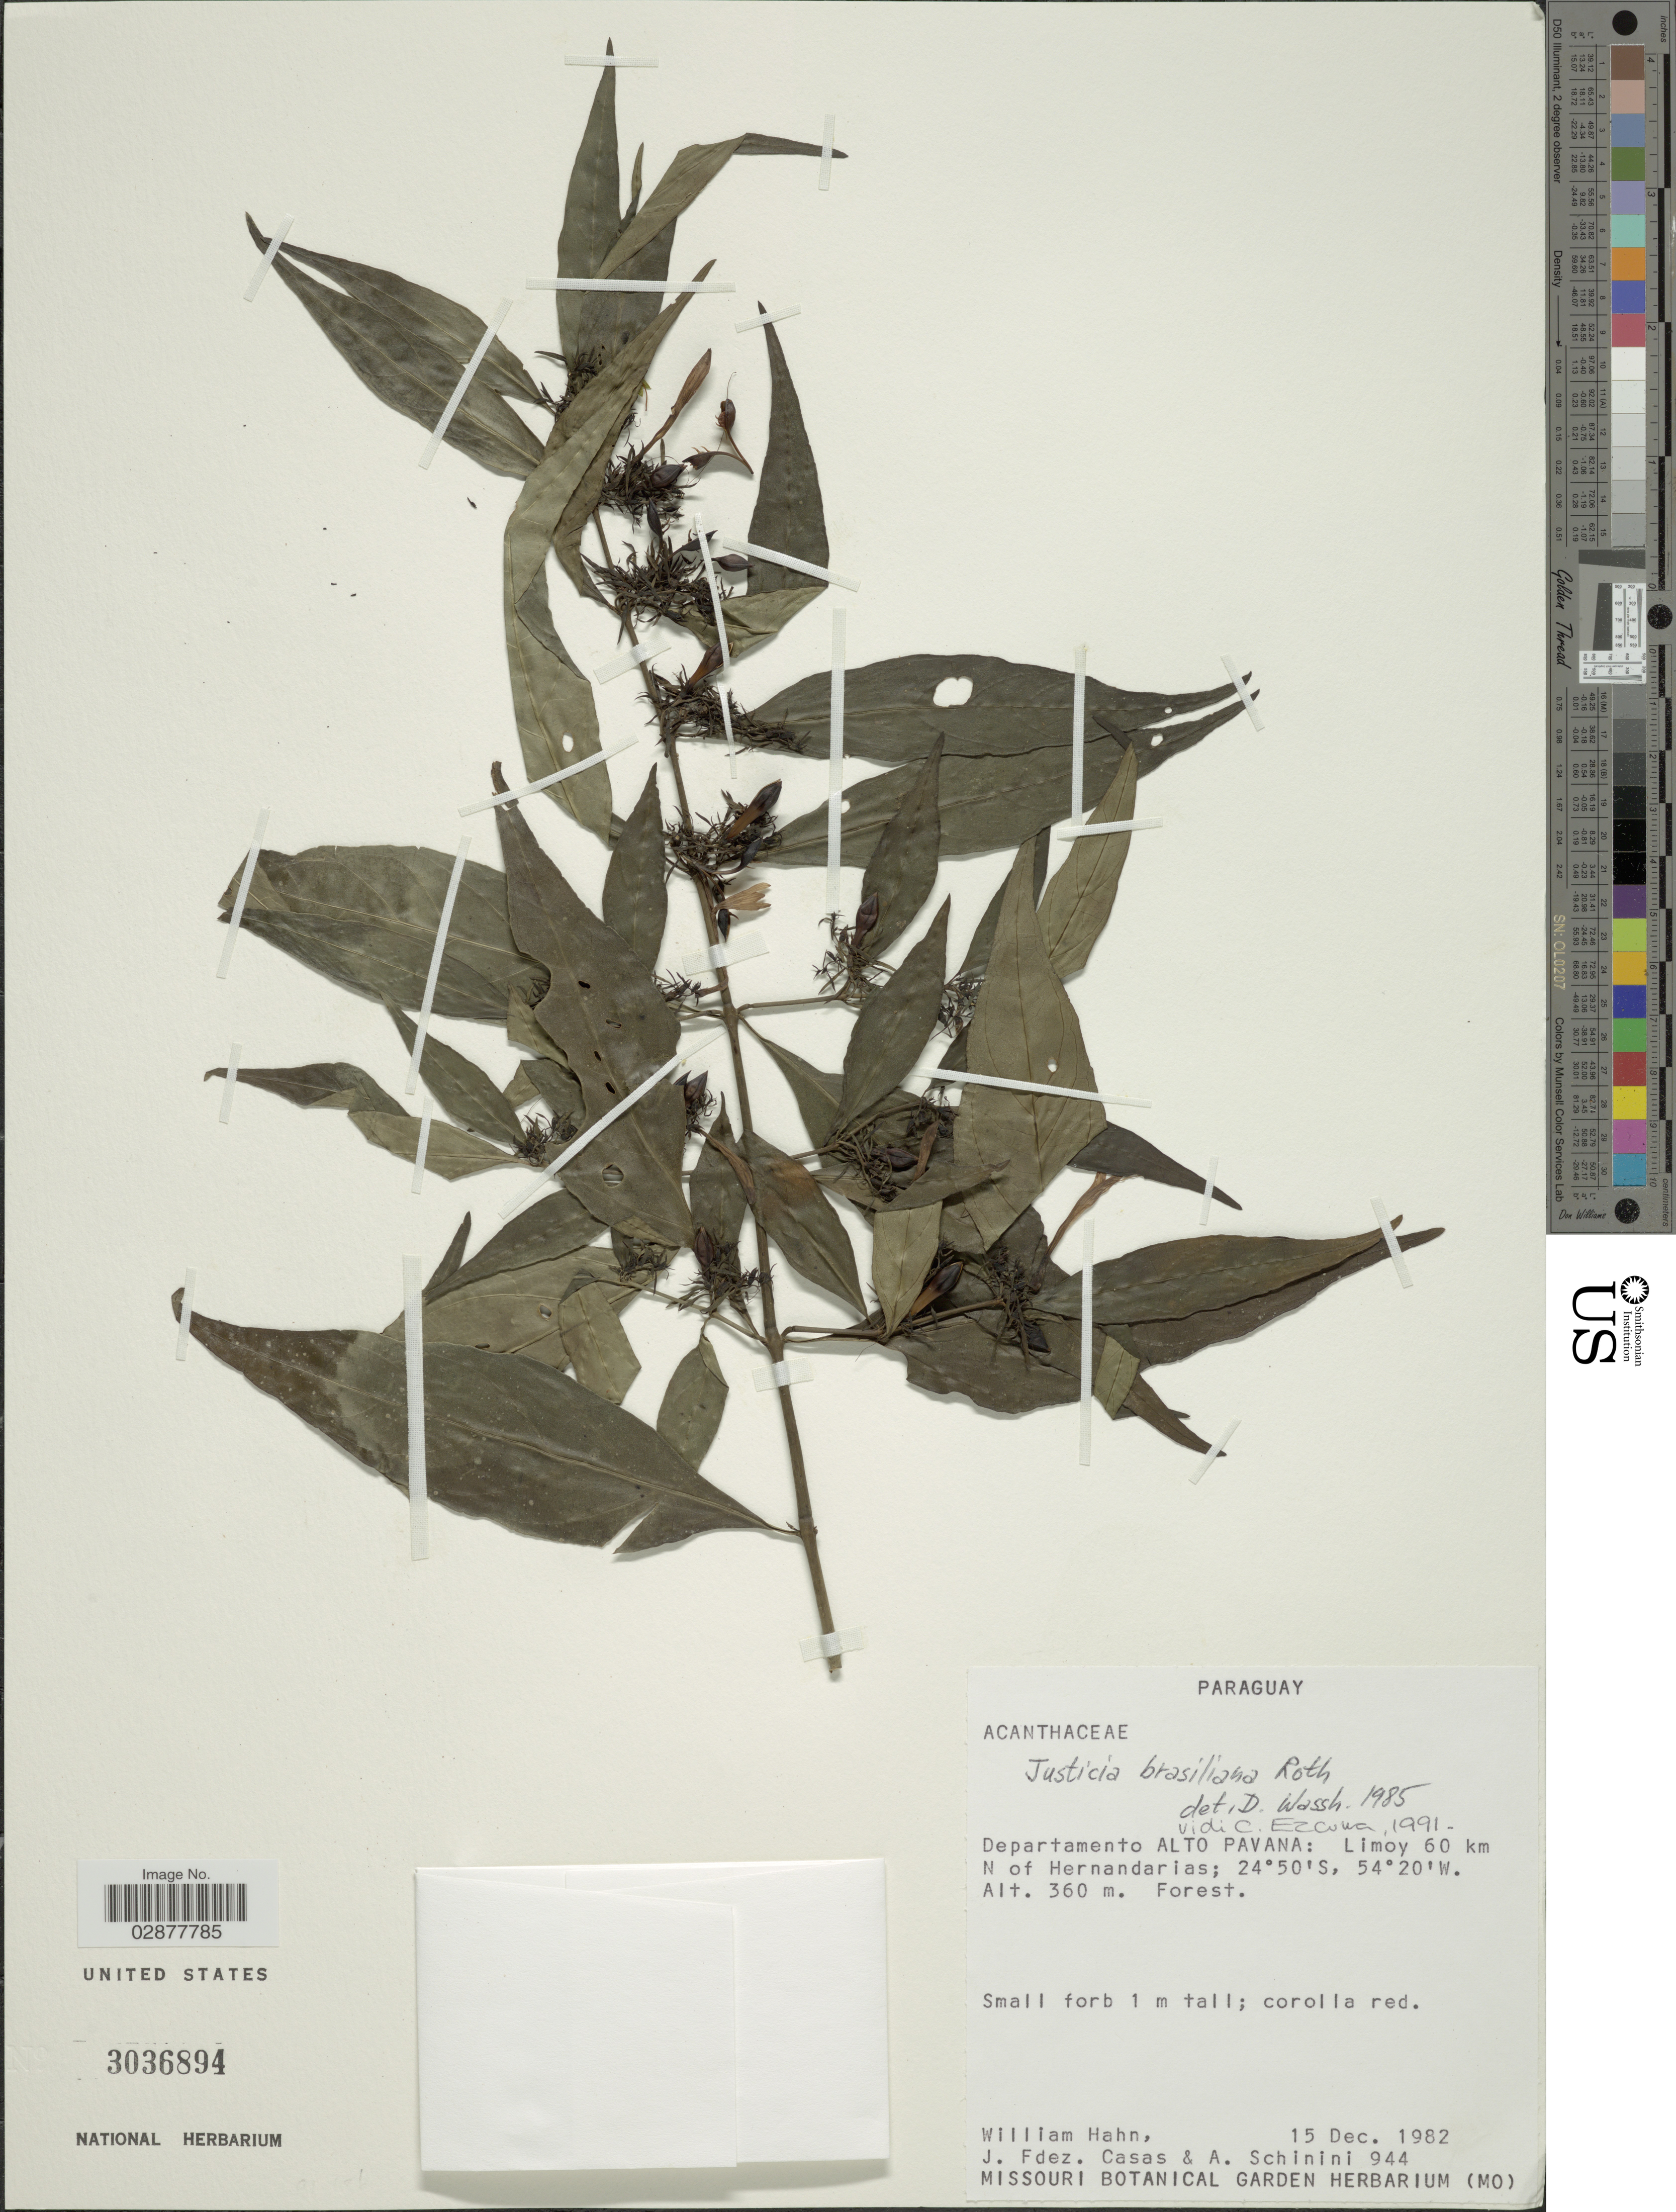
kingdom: Plantae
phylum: Tracheophyta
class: Magnoliopsida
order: Lamiales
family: Acanthaceae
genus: Justicia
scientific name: Justicia brasiliana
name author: Roth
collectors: W. Hahn, J. Casas & A. Schinini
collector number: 944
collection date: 1982-12-15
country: Paraguay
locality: Departamento Alto Pavana: Limoy 60 km N of Hernandarias.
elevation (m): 360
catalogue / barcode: US 3036894